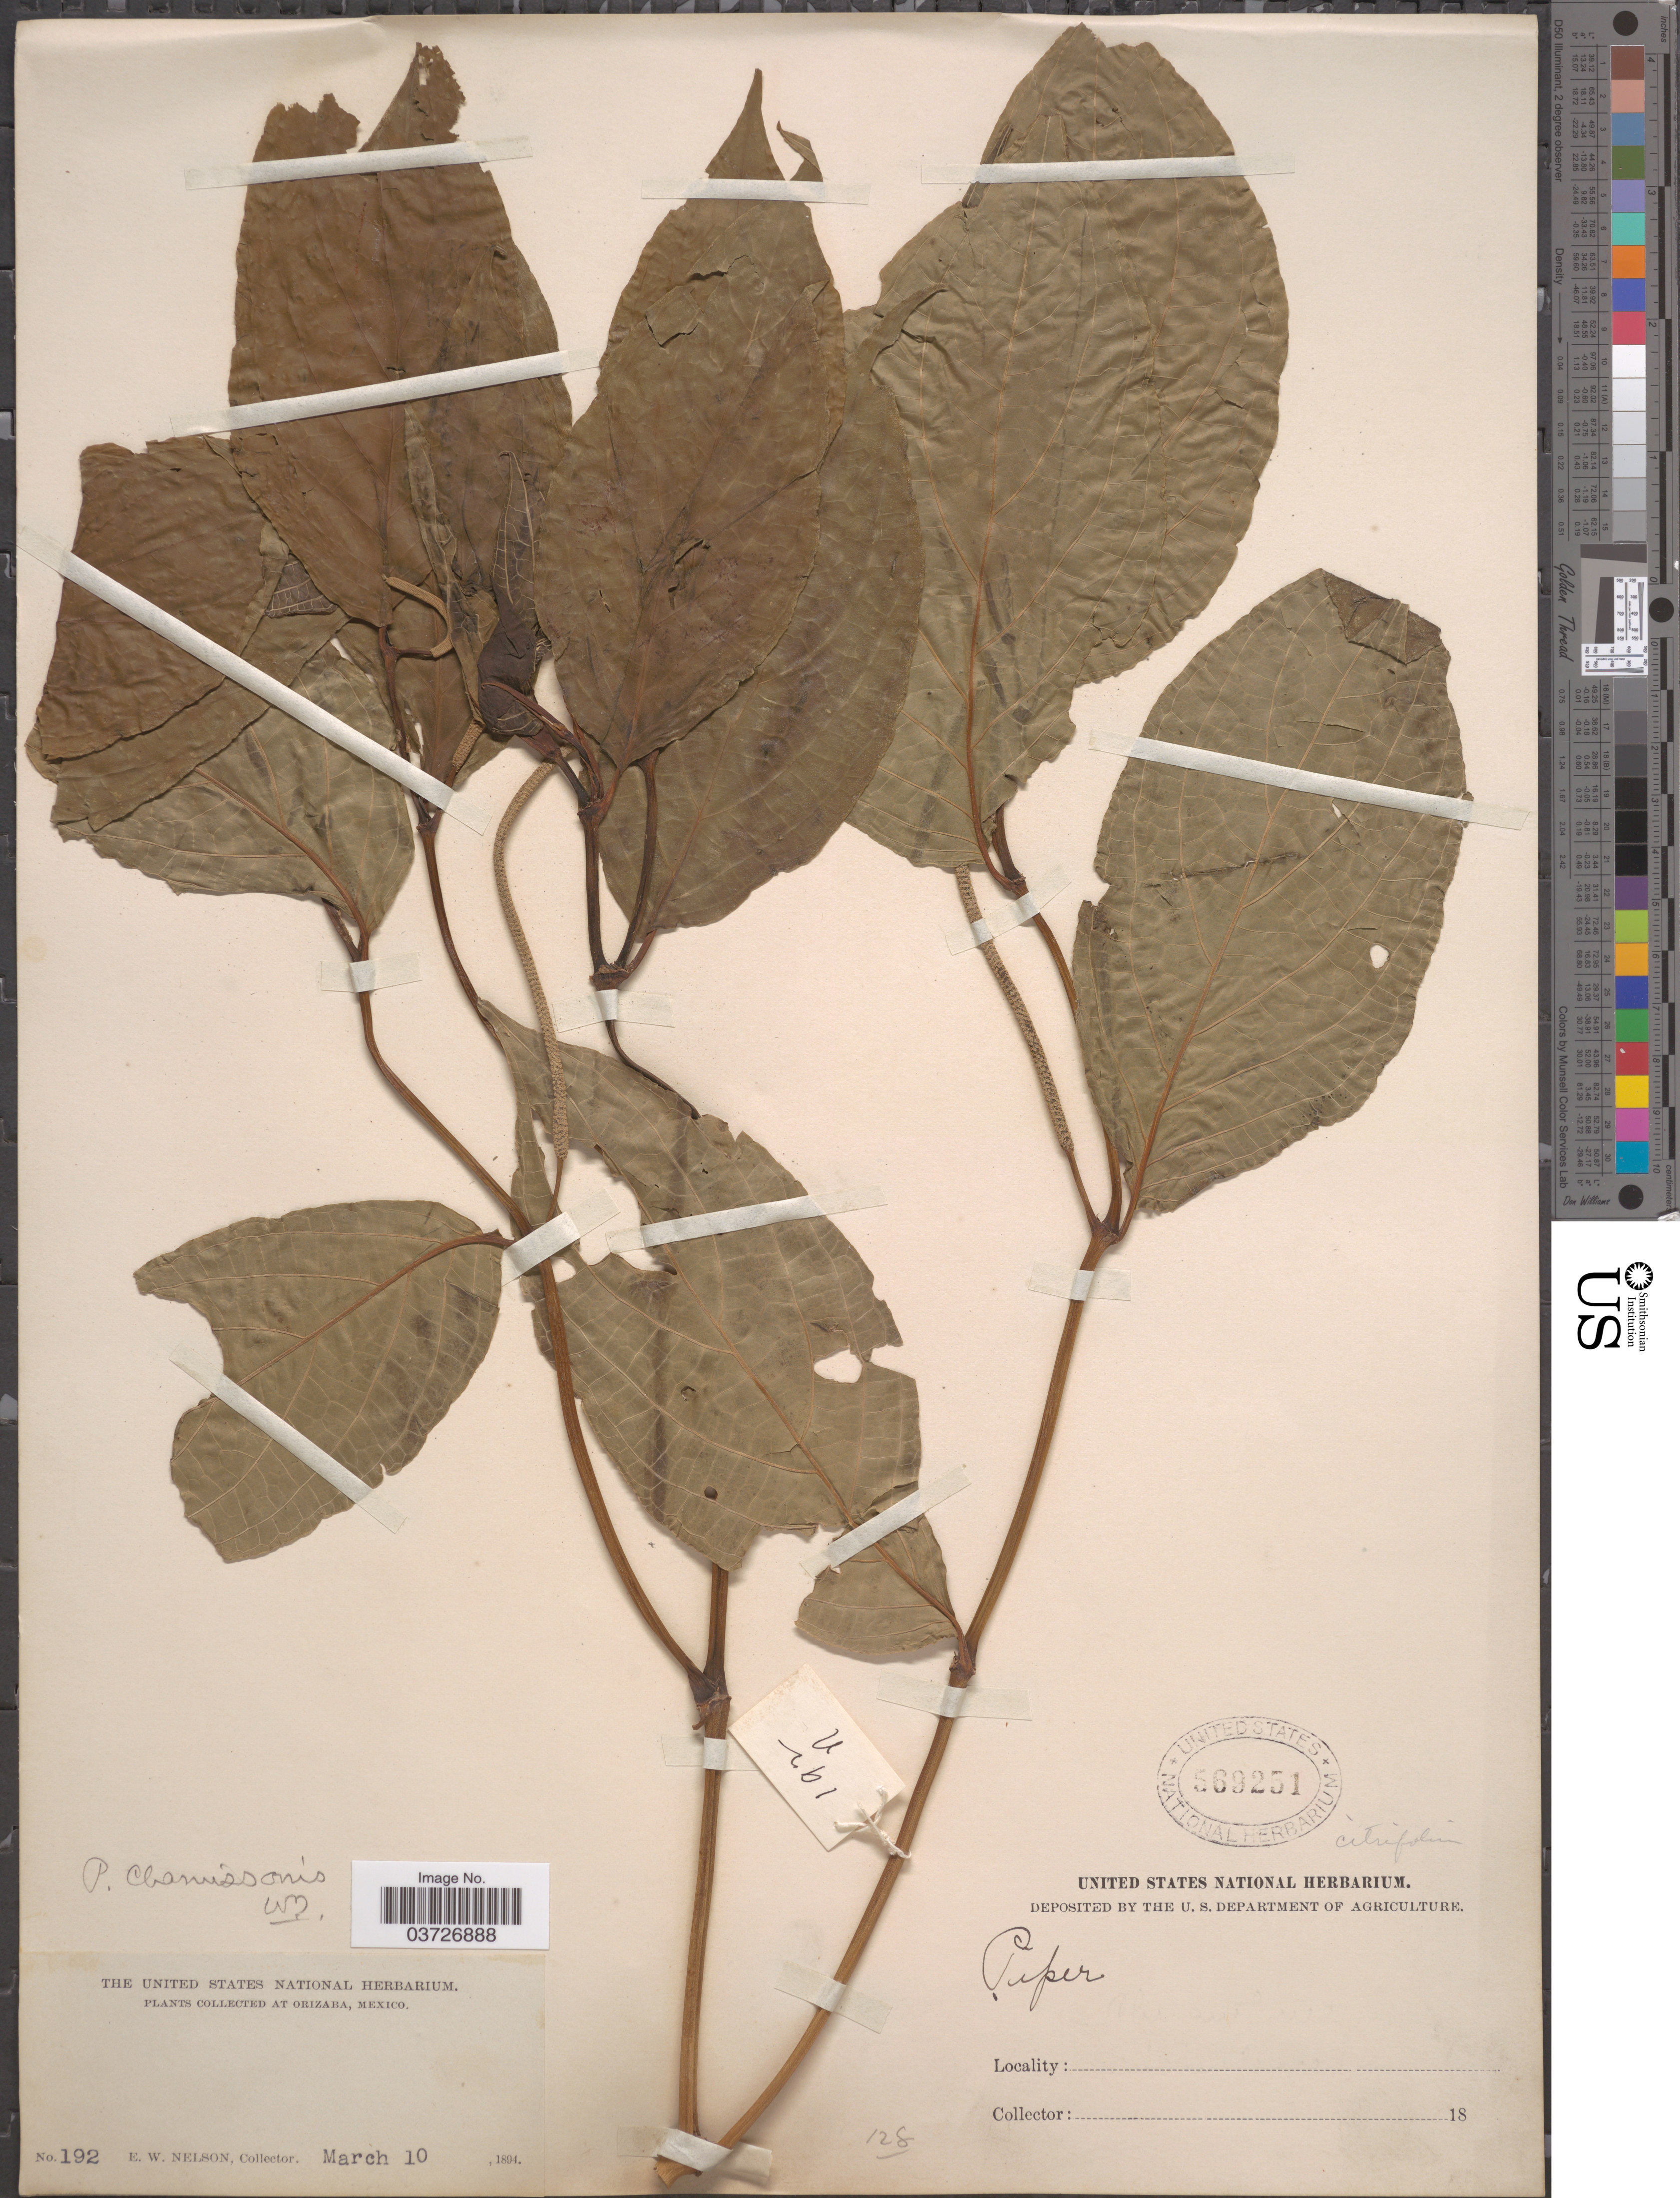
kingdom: Plantae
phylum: Tracheophyta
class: Magnoliopsida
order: Piperales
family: Piperaceae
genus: Piper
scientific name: Piper chamissonis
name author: Steud.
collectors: E. W. Nelson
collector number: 192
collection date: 1894-03-10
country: Mexico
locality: Orizaba.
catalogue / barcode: US 569251